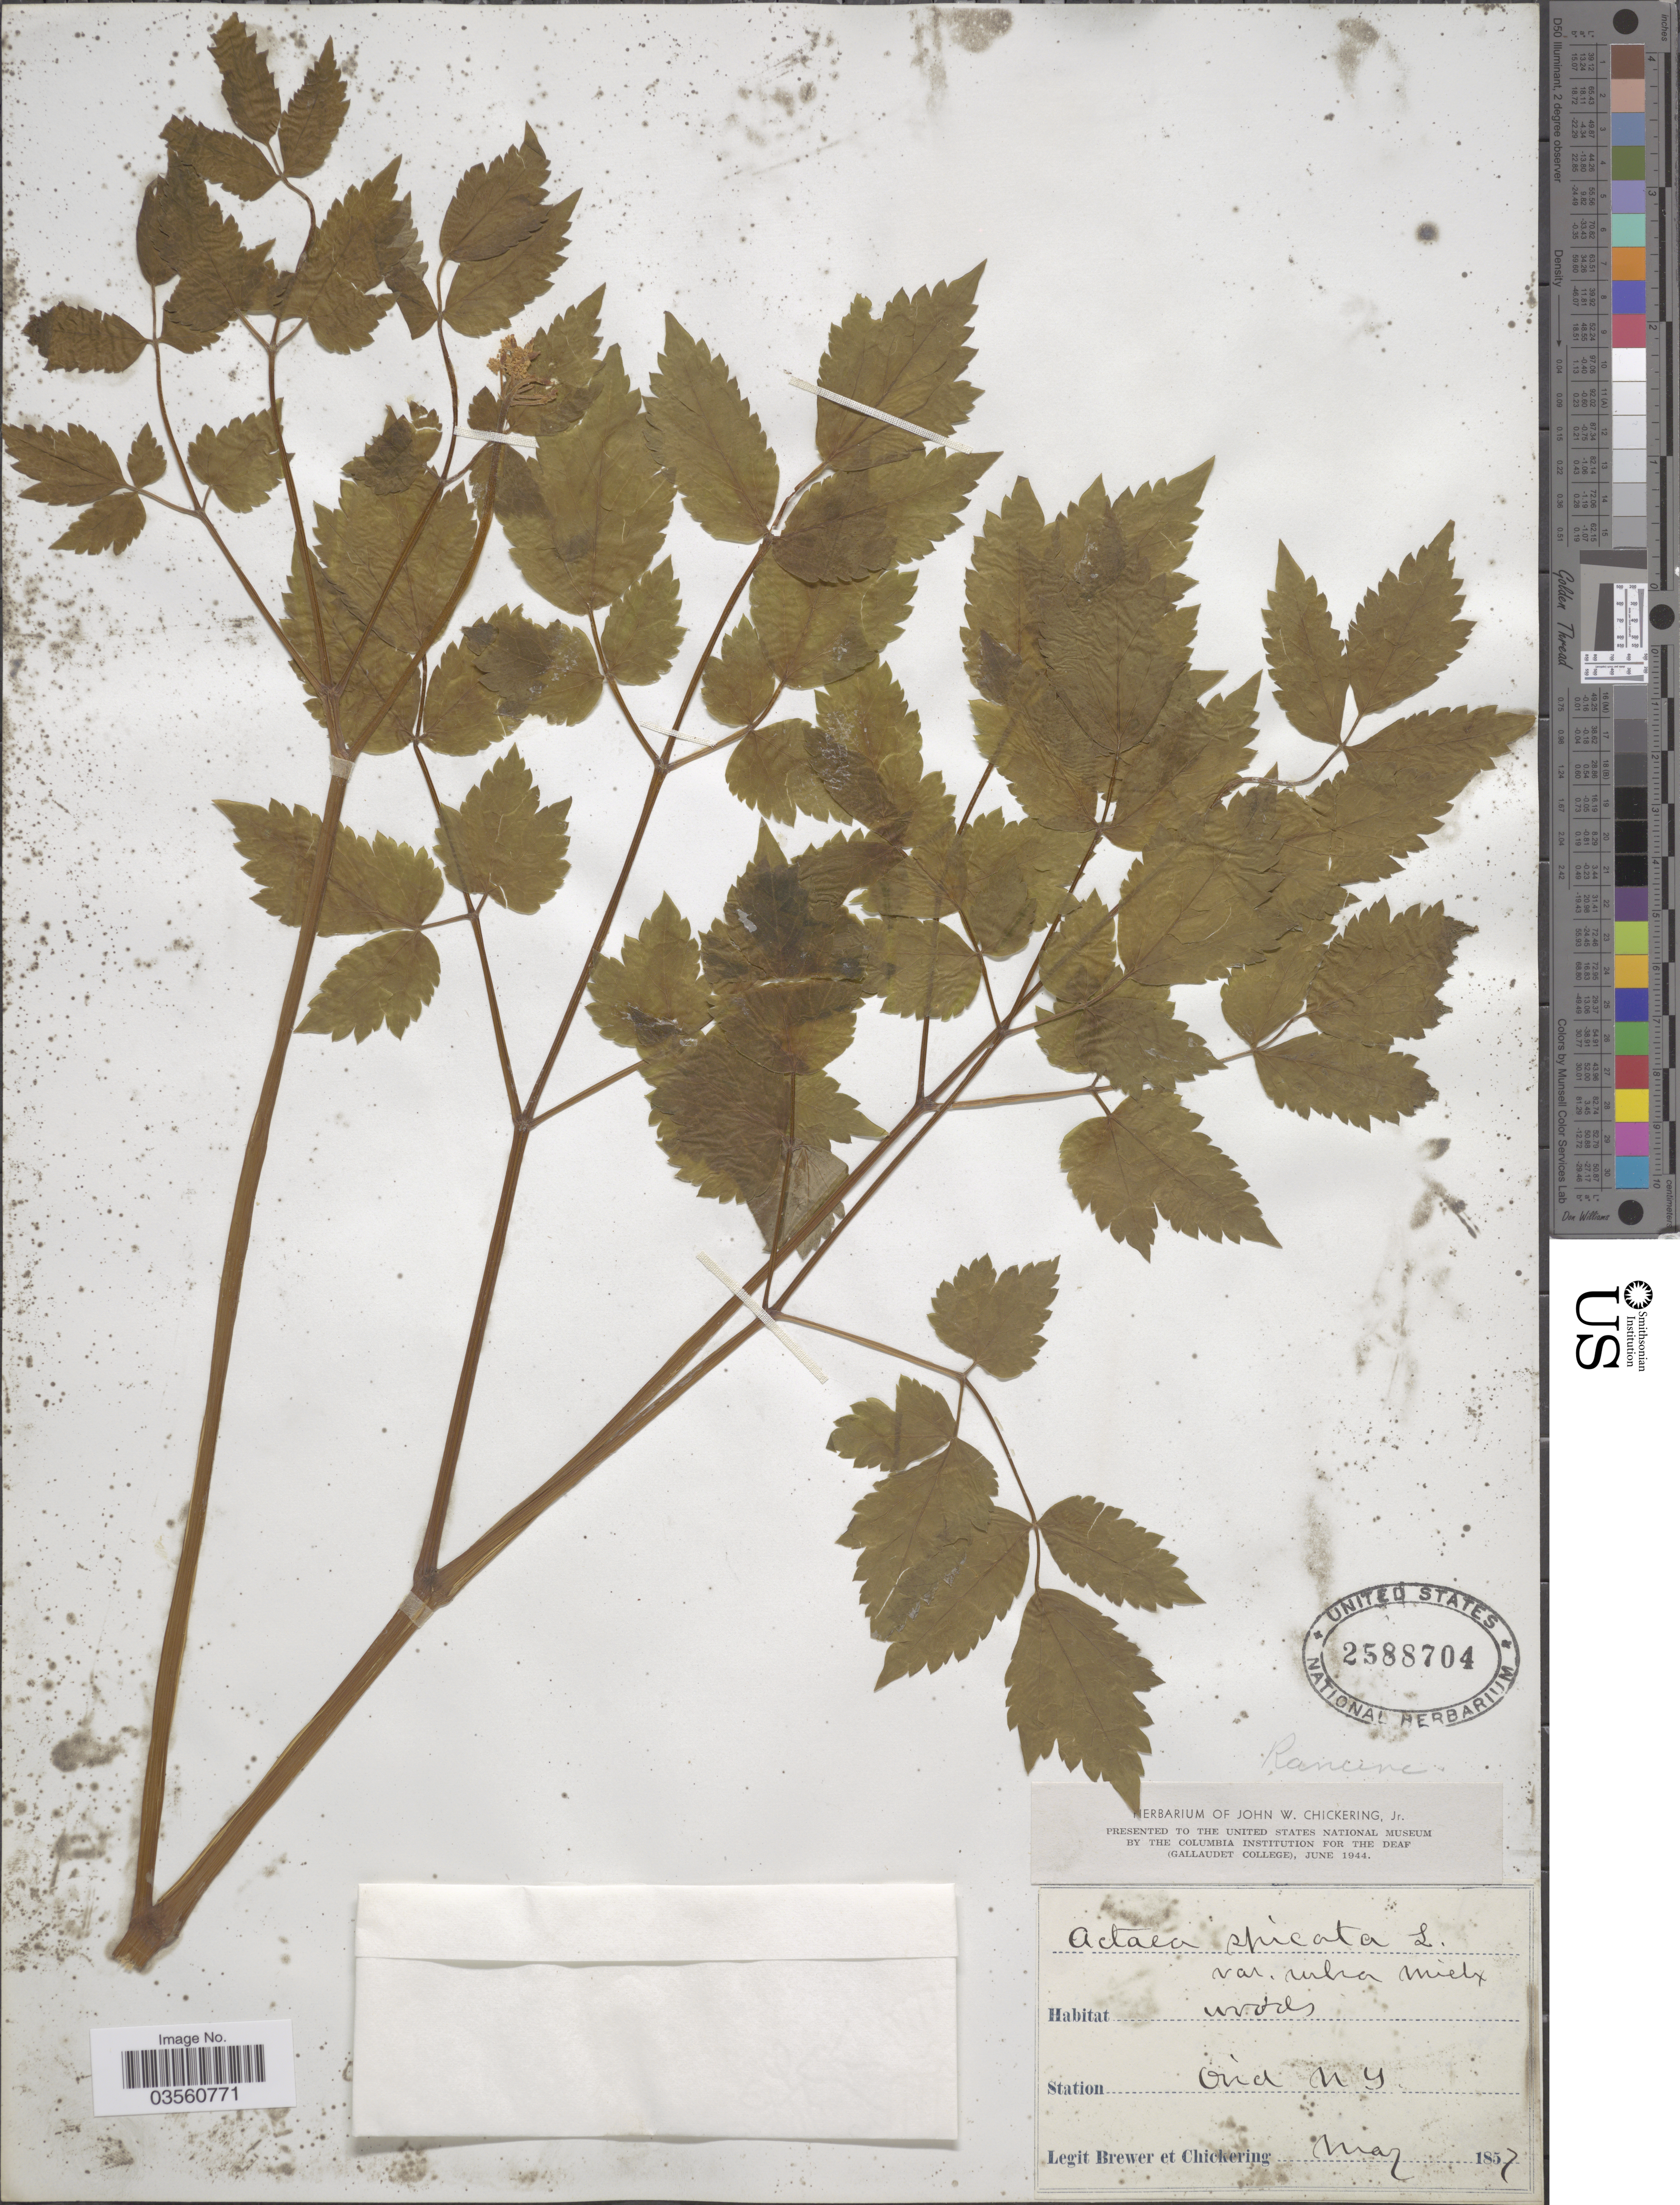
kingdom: Plantae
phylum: Tracheophyta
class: Magnoliopsida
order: Ranunculales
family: Ranunculaceae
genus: Actaea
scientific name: Actaea spicata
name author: L.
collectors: -. Brewer & J. Chickering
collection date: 1857-05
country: United States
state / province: New York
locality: Ovid.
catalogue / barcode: US 2588704